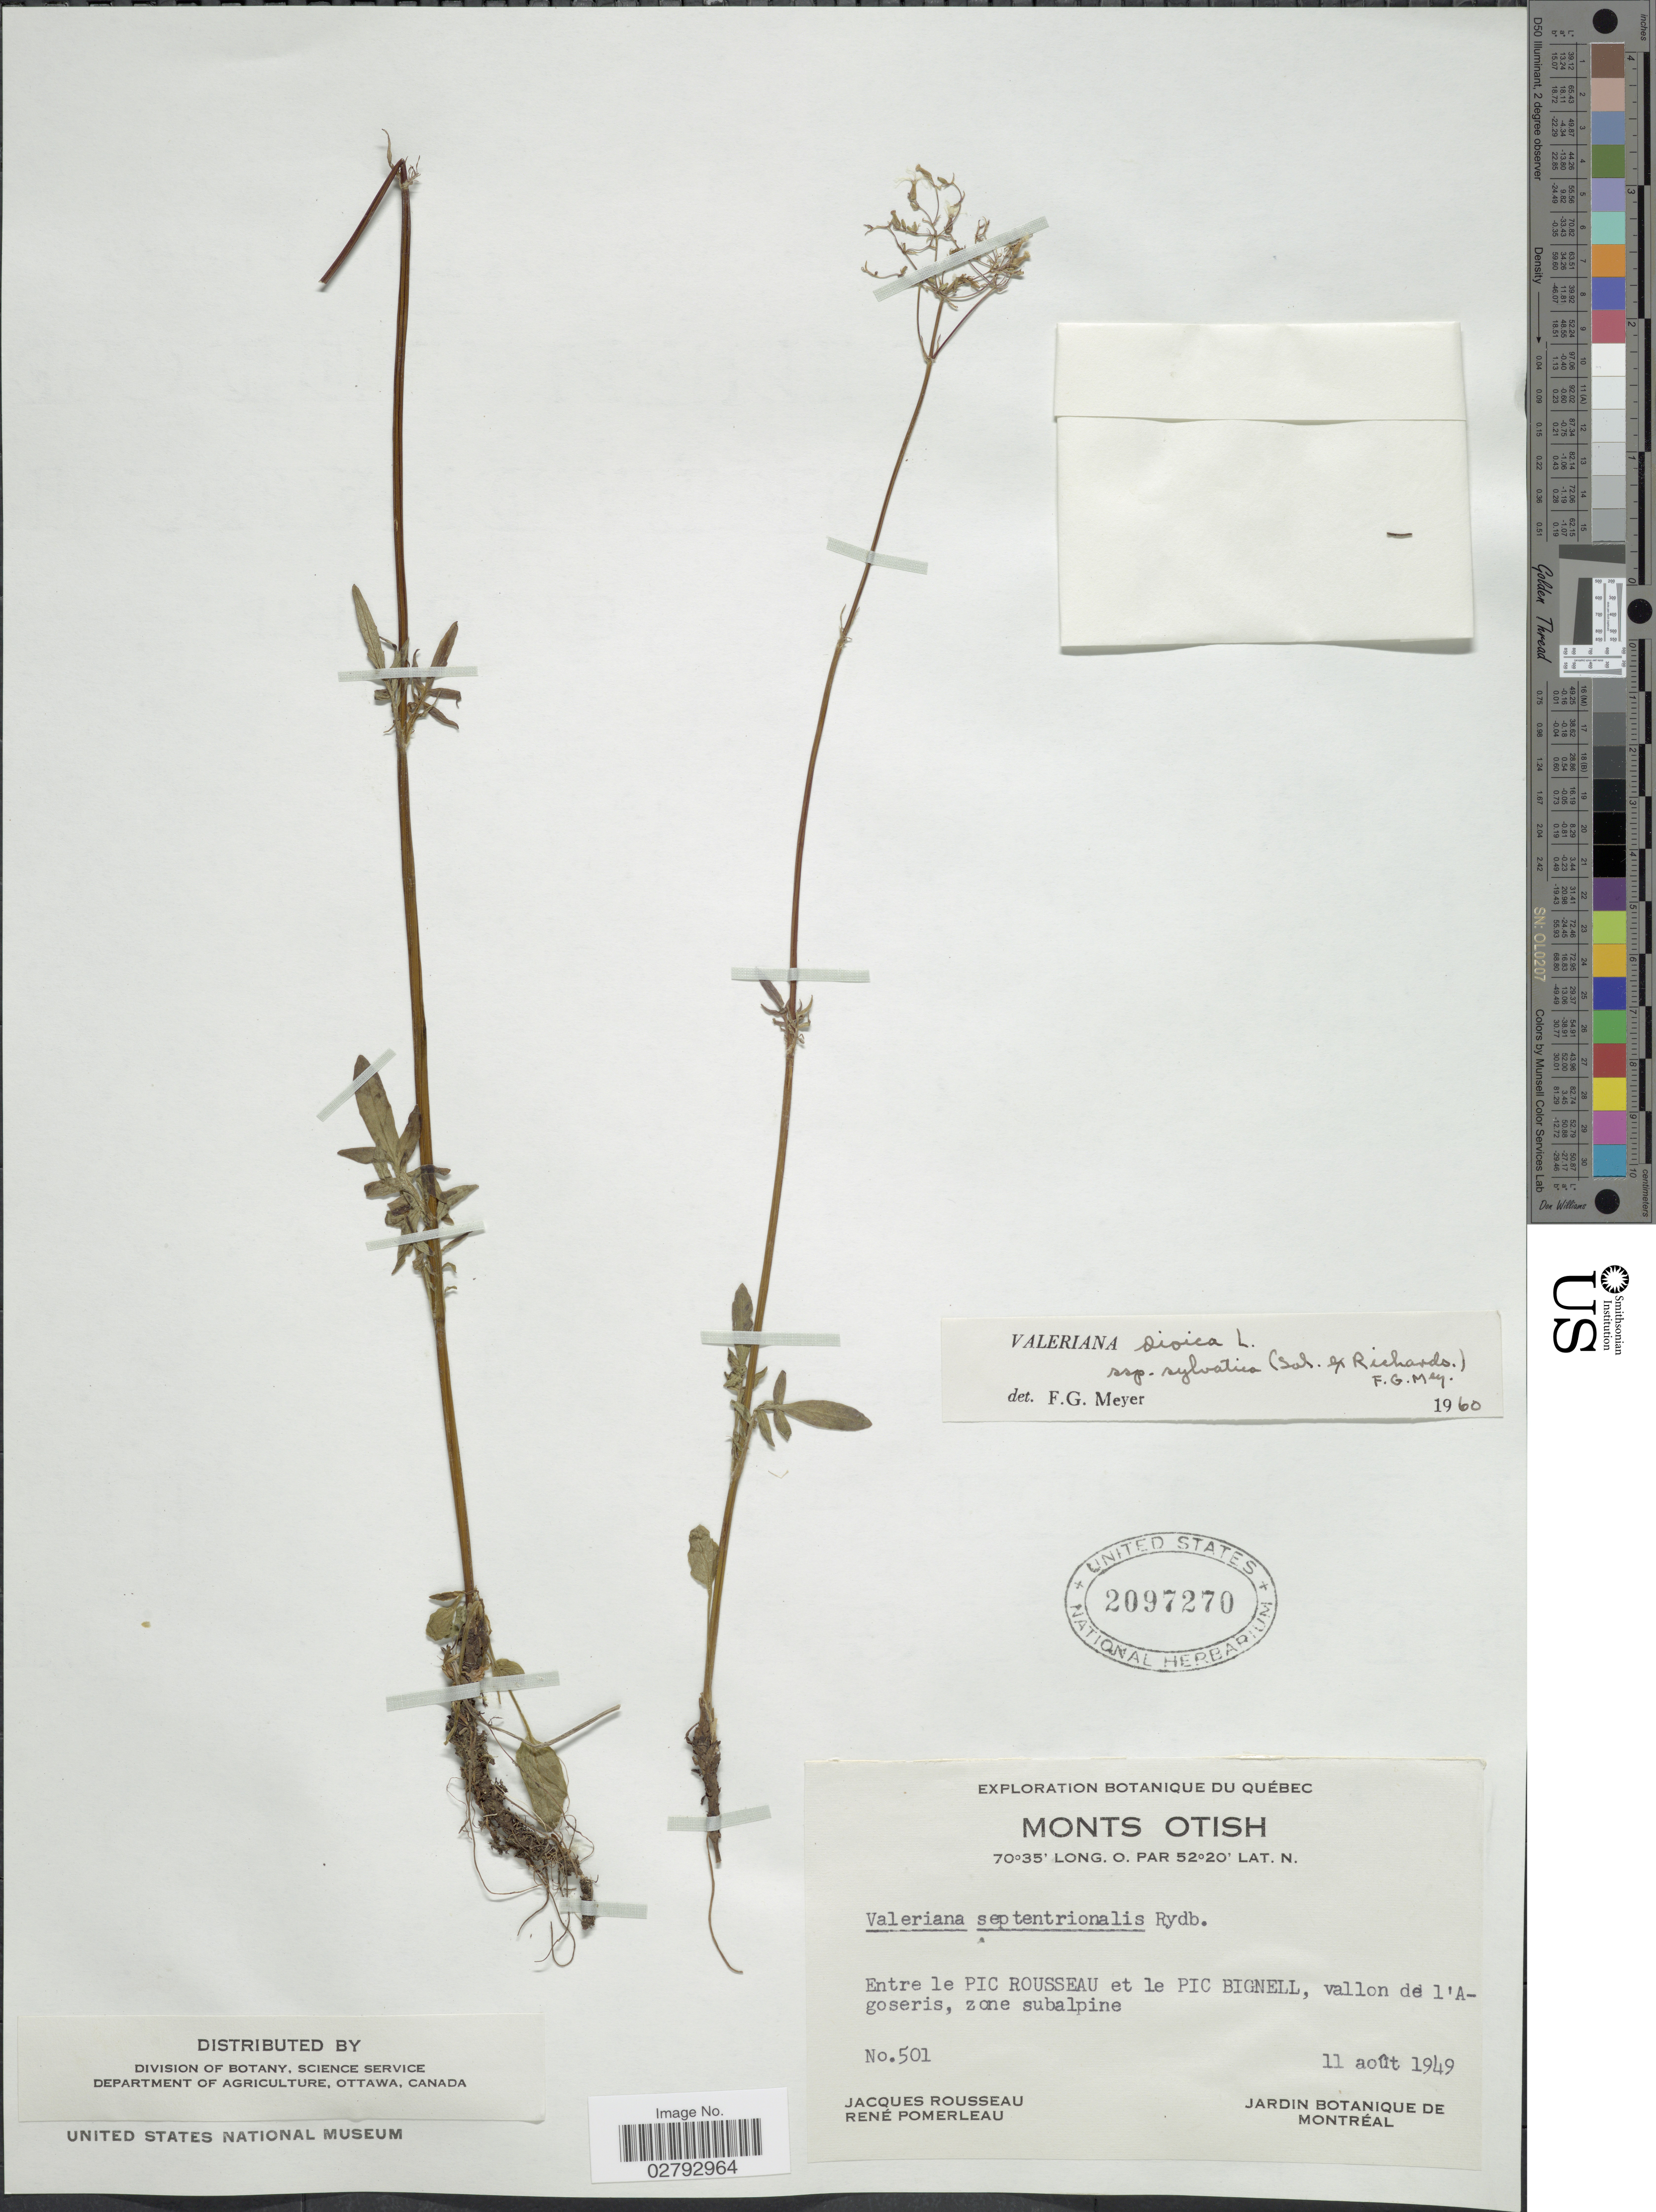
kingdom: Plantae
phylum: Tracheophyta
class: Magnoliopsida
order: Dipsacales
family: Caprifoliaceae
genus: Valeriana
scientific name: Valeriana dioica subsp. sylvatica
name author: (Sol. ex Richardson) F.G. Mey.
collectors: J. Rousseau & R. Pomerleau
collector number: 501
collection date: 1949-08-11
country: Canada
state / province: Quebec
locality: Monts Otish. Entre le Pic Rousseau et le Pic Bignell, vallon de l'Agoseris, zone subalpine.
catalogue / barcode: US 2097270